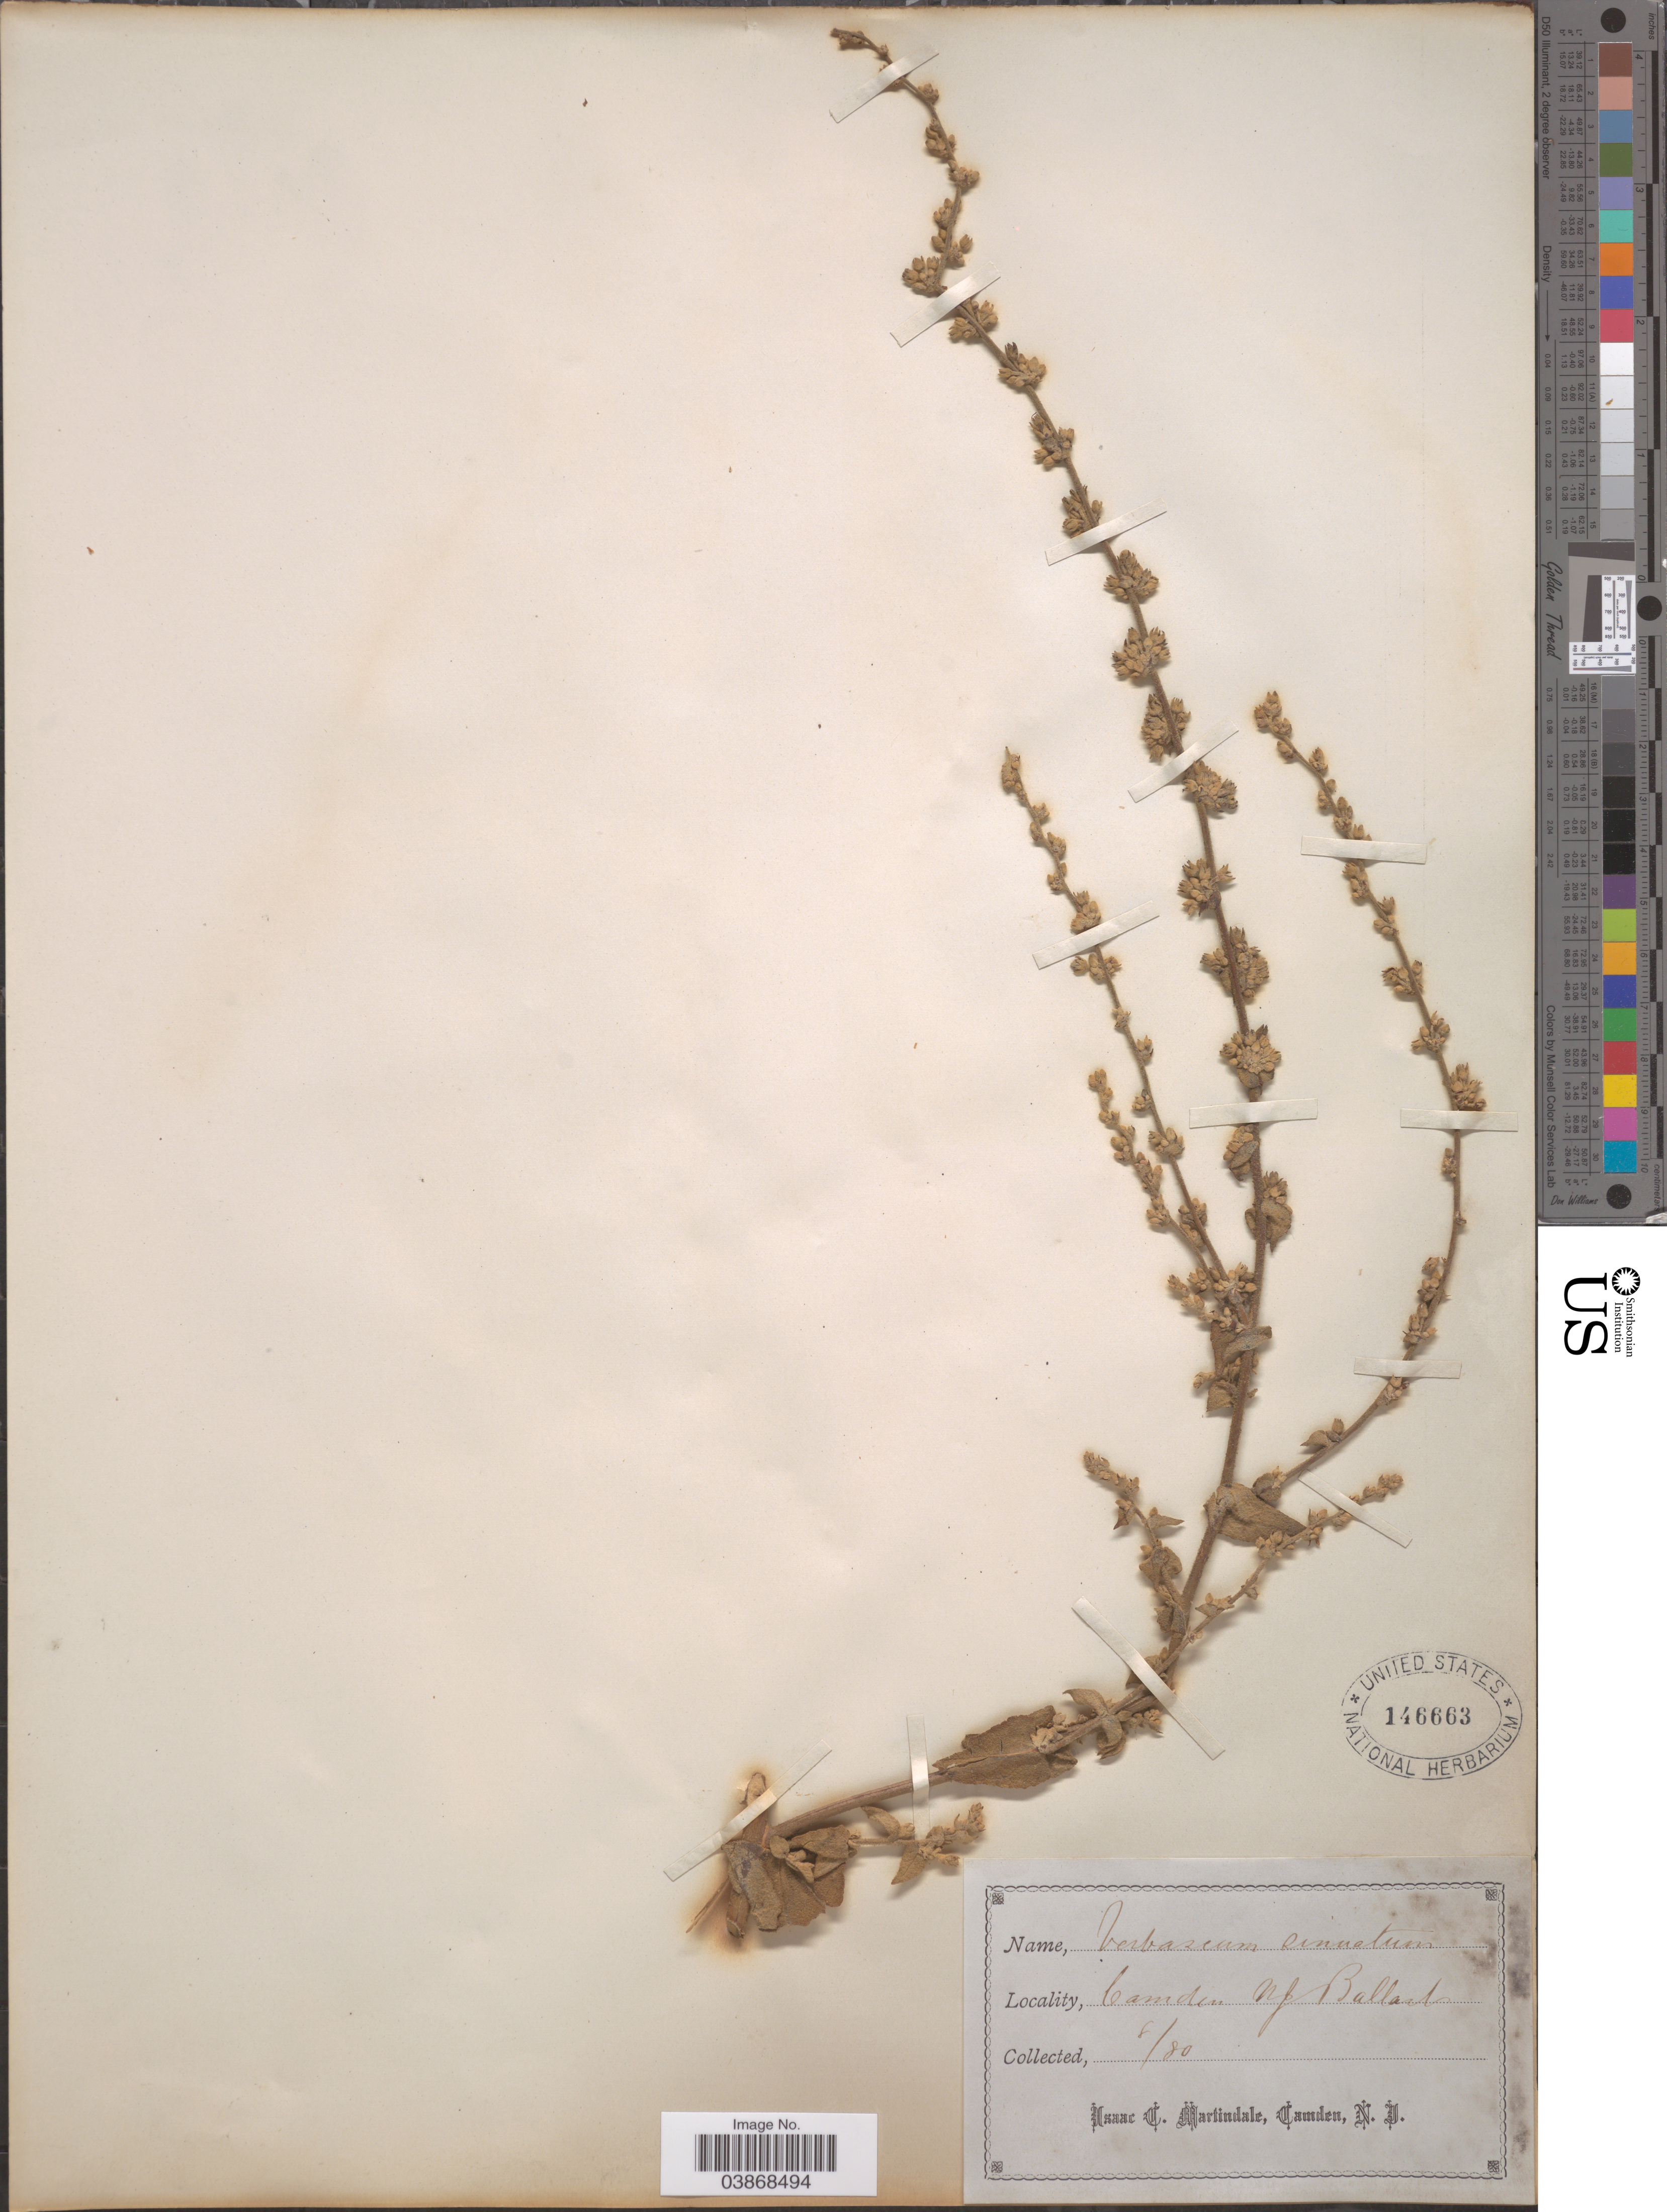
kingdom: Plantae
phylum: Tracheophyta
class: Magnoliopsida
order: Lamiales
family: Scrophulariaceae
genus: Verbascum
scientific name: Verbascum sinuatum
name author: L.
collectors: I. C. Martindale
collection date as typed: Transcribed d/m/y: /8/80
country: United States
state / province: New Jersey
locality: Camden. Ballart.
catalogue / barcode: US 146663